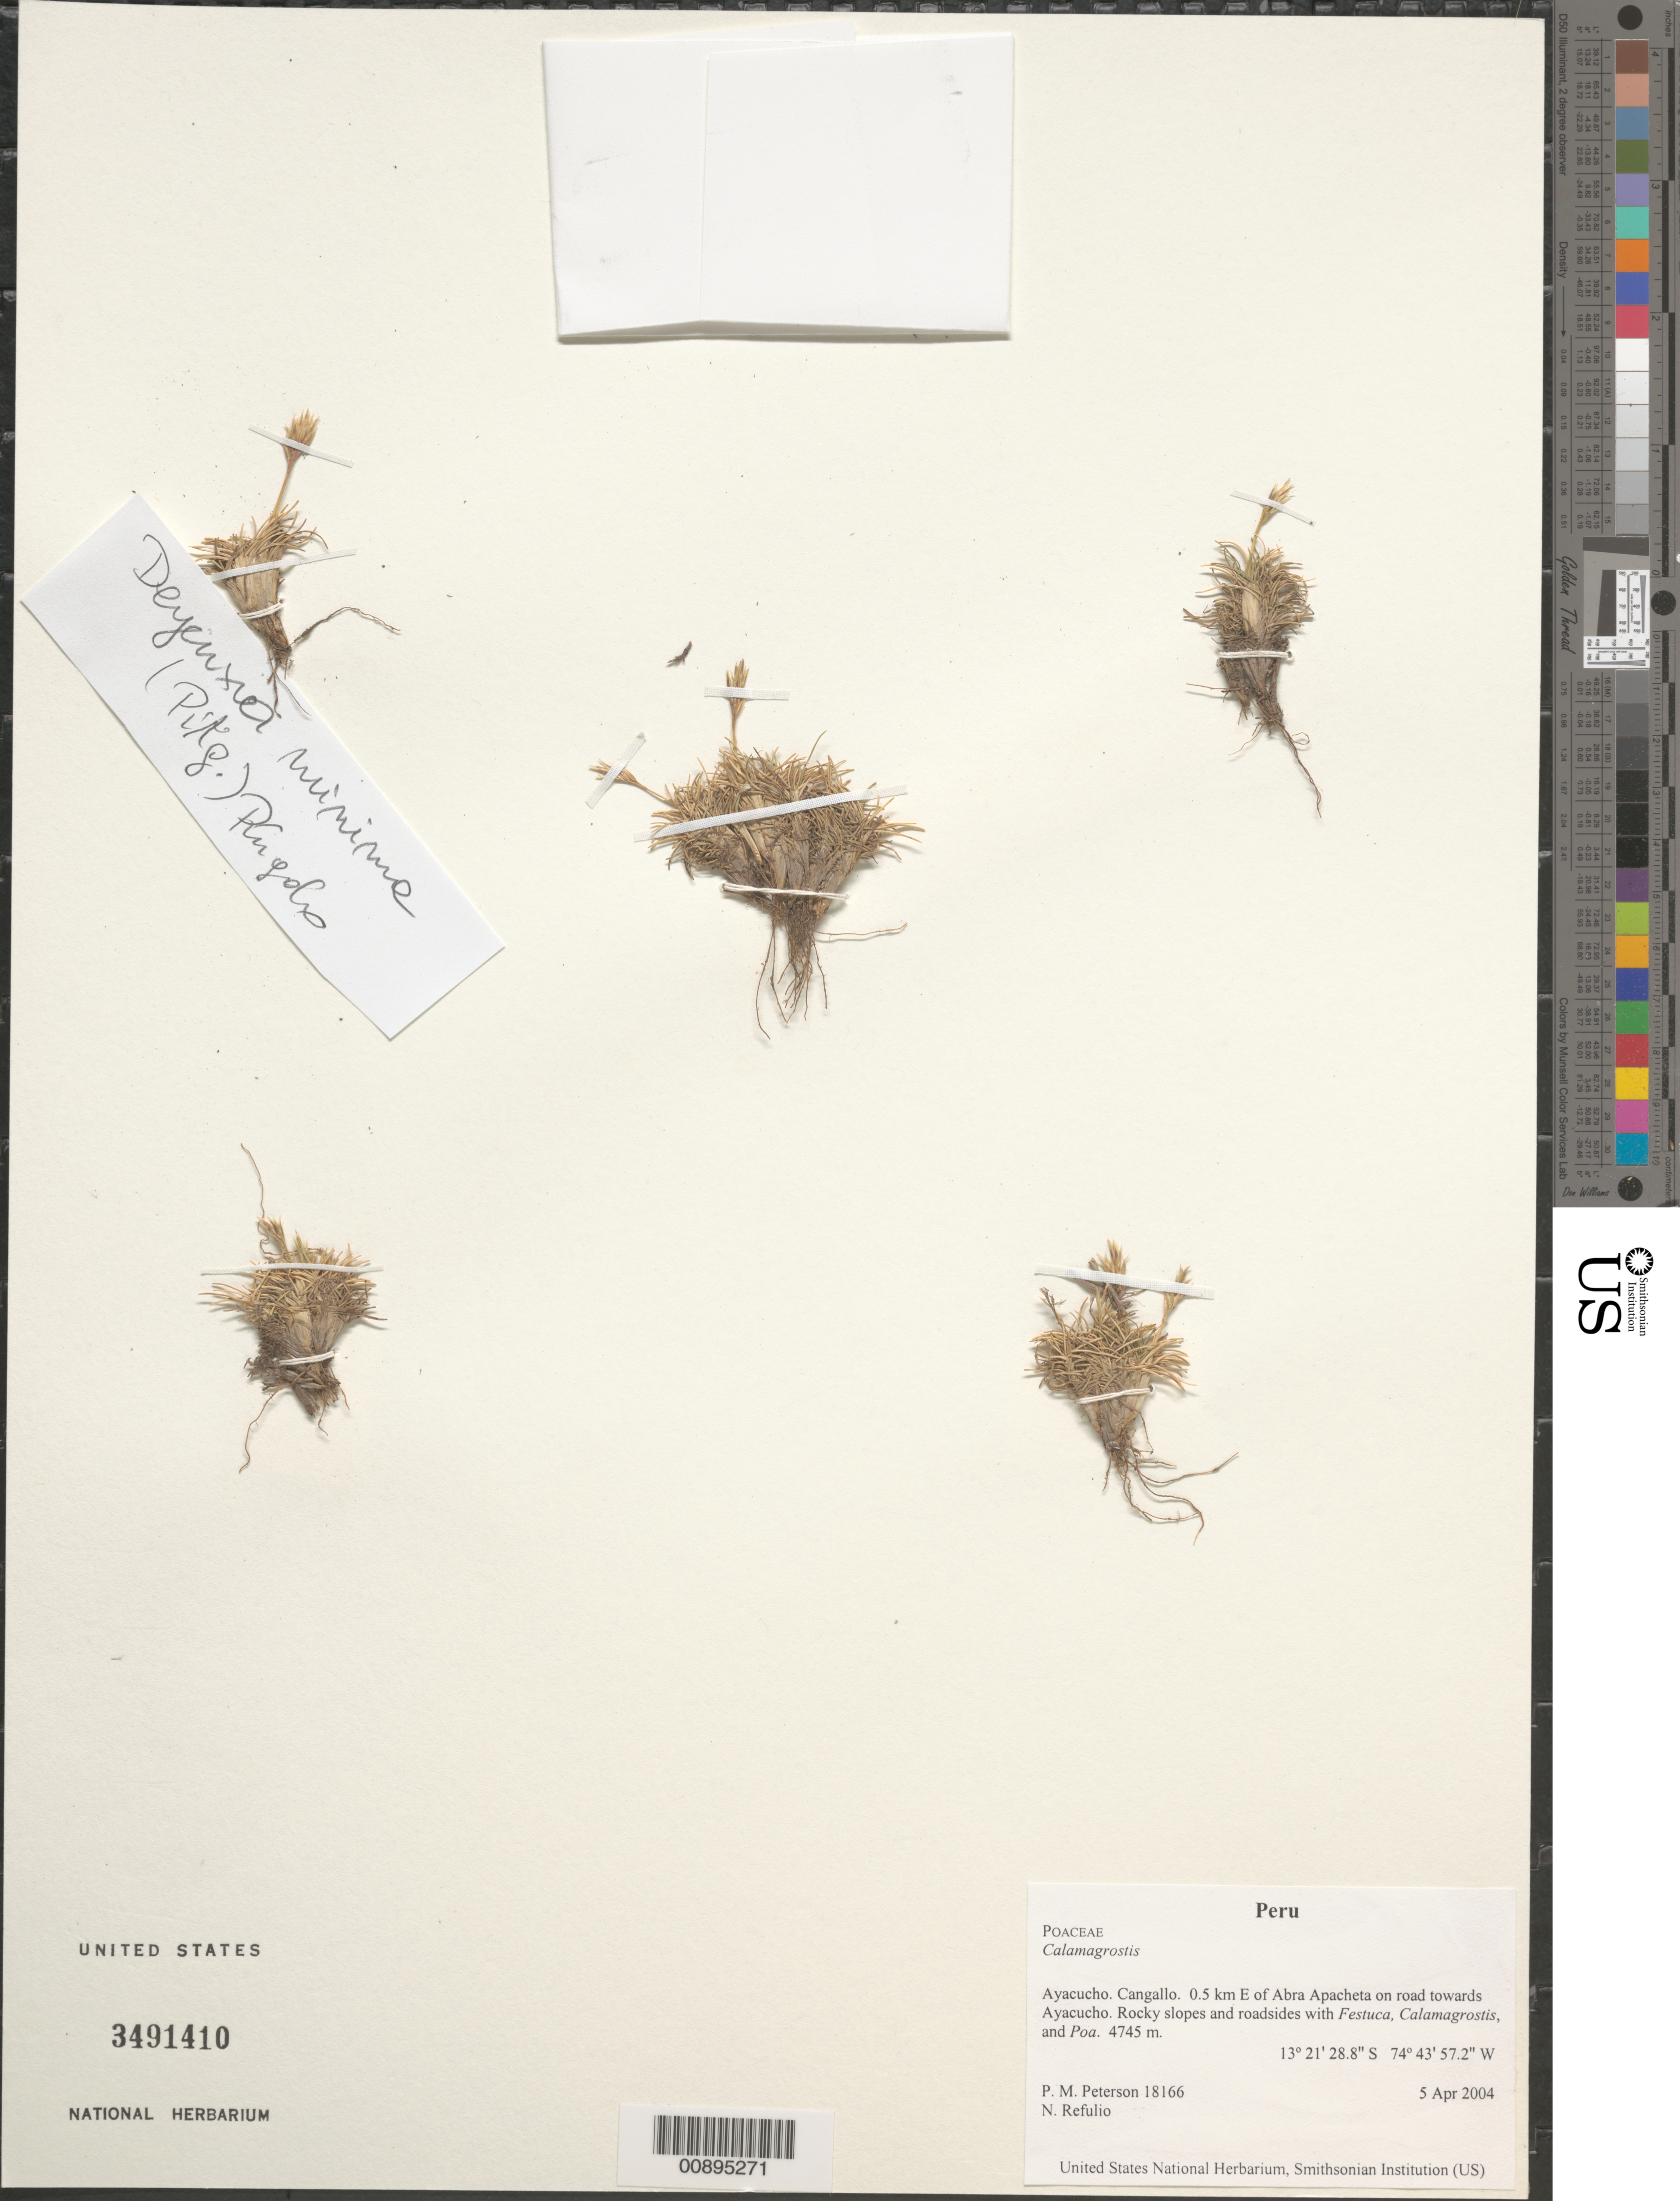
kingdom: Plantae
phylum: Tracheophyta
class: Liliopsida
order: Poales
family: Poaceae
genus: Calamagrostis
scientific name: Calamagrostis sp.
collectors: P. M. Peterson & N. Refulio-Rodríguez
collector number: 18166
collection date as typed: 05 Apr 2004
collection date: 2004-04-05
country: Peru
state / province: Ayacucho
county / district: Cangallo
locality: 0.5 km E of Abra Apacheta on road towards Ayacucho. Rocky slopes and roadsides with Festuca, Calamagrostis, and Poa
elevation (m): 4745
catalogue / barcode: US 3491410